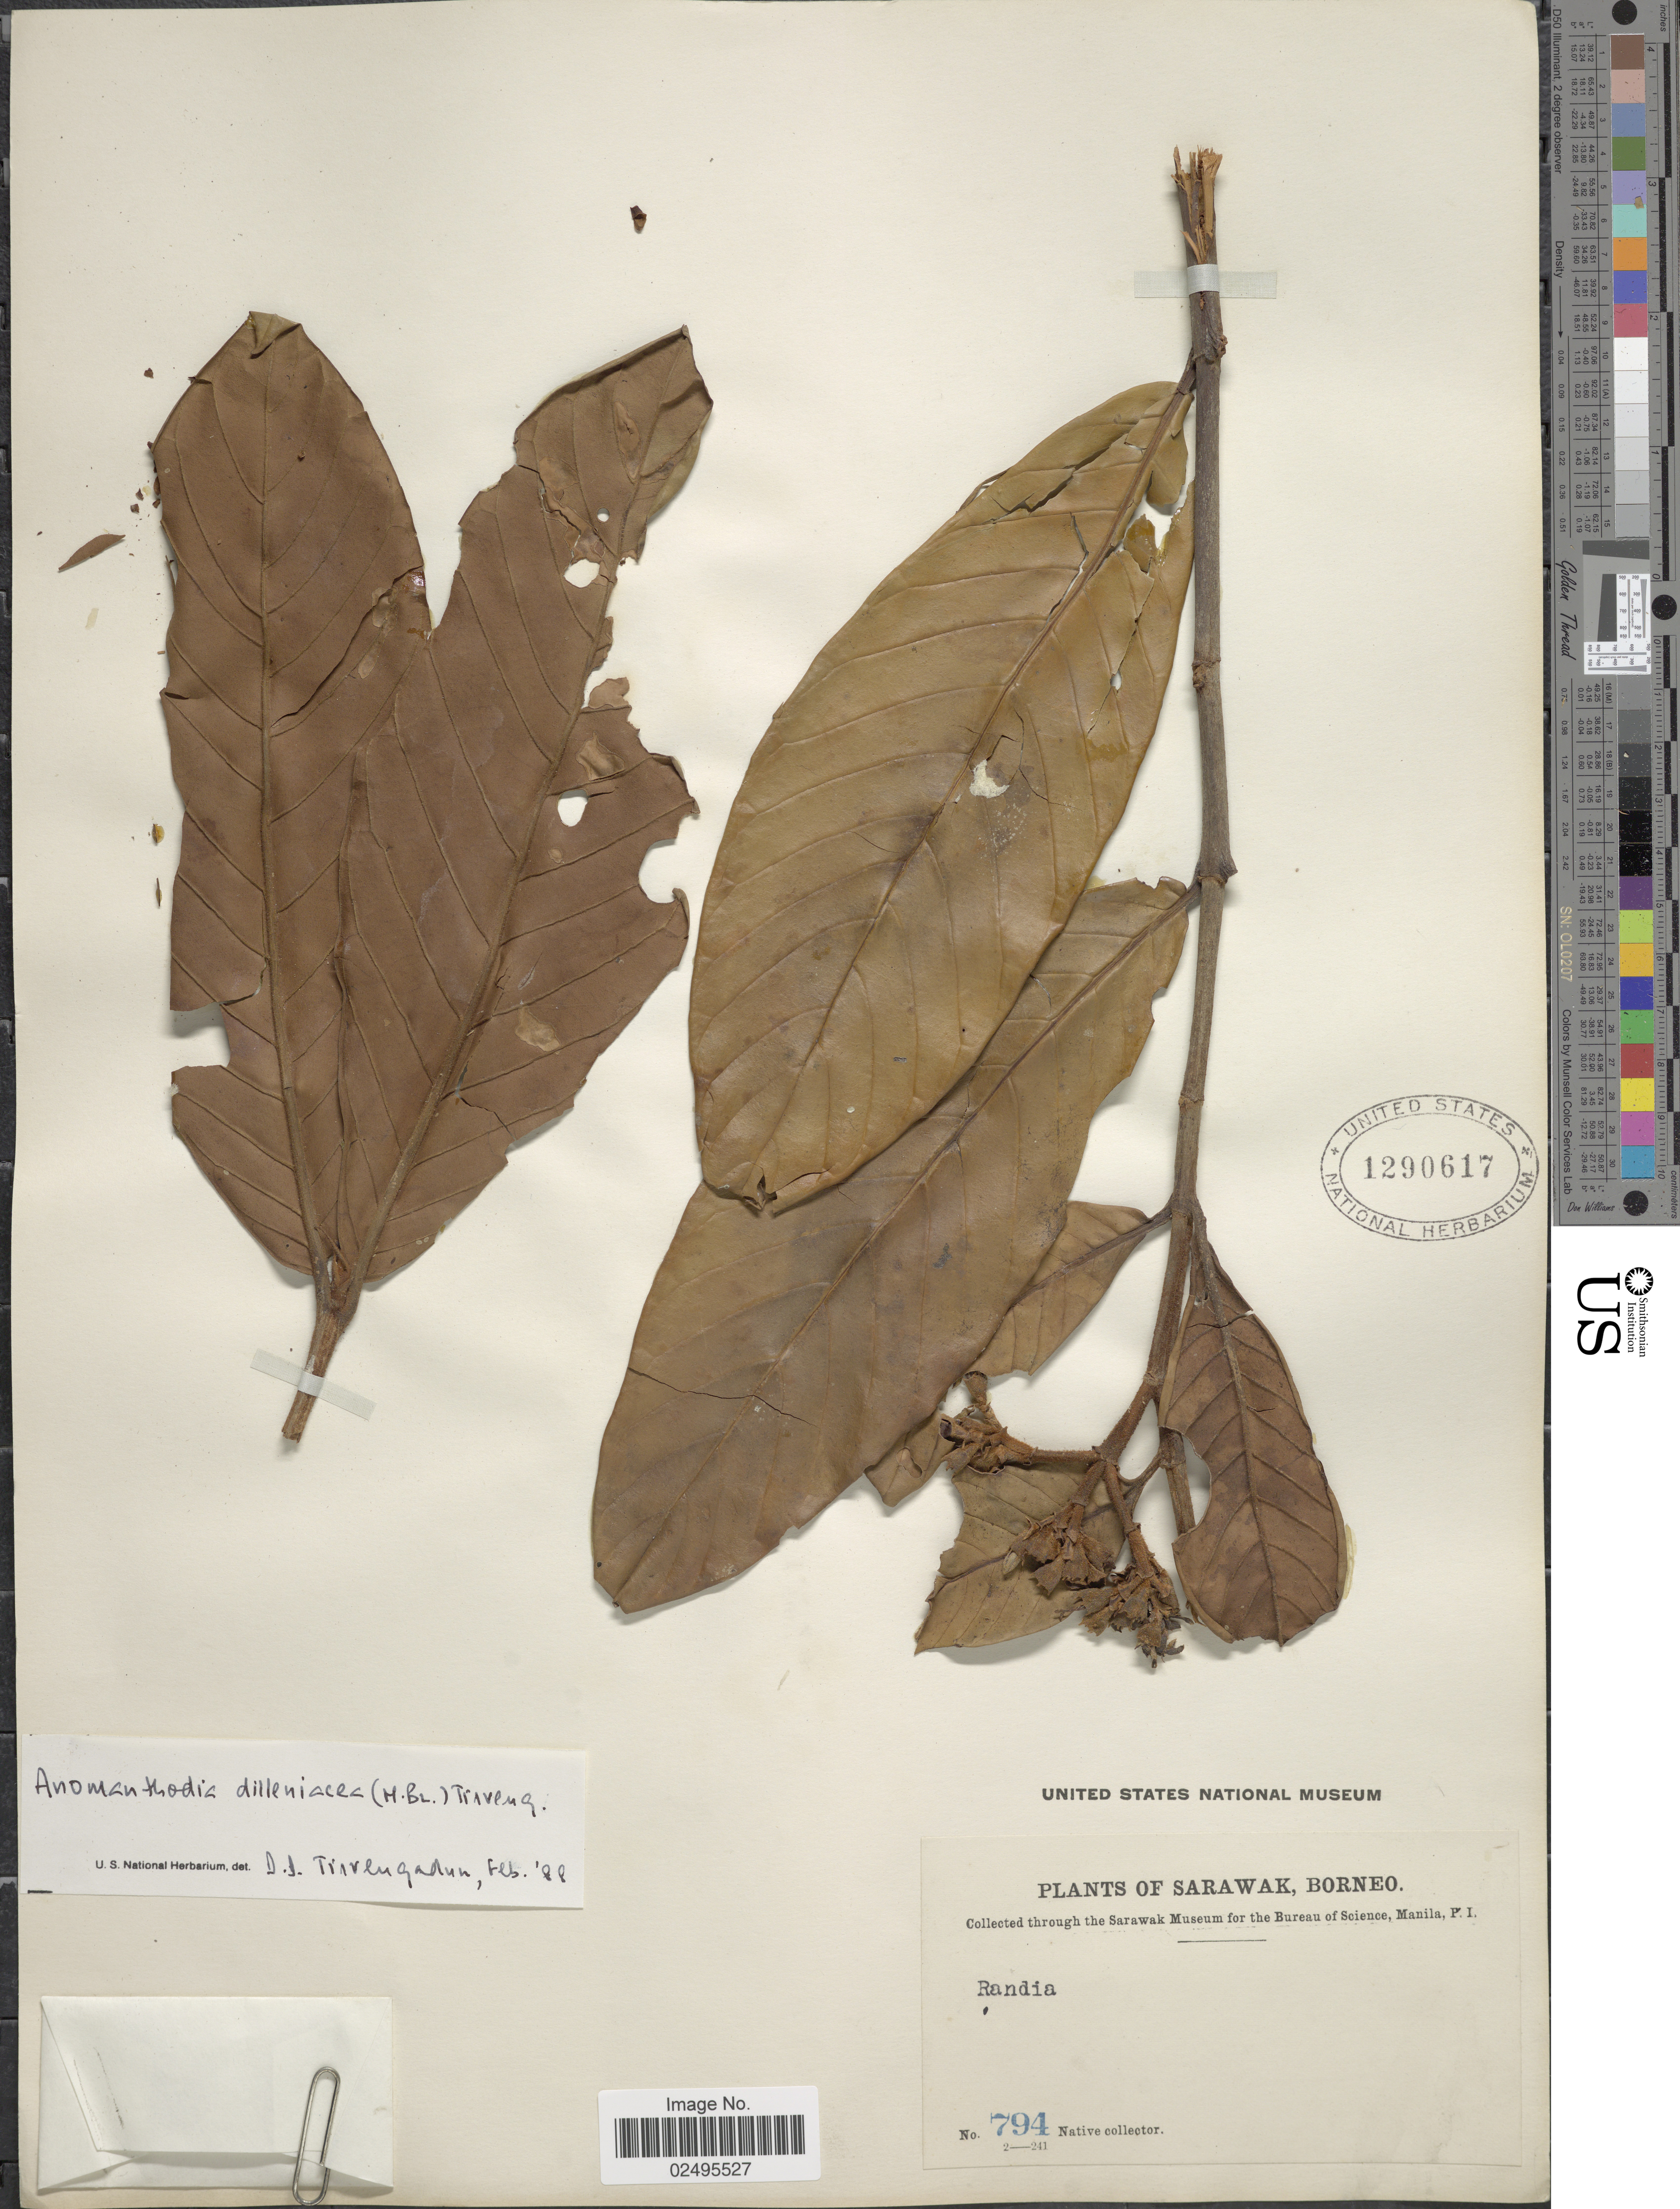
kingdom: Plantae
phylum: Tracheophyta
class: Magnoliopsida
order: Gentianales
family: Rubiaceae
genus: Aidia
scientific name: Aidia dilleniacea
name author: (Baill.) Ridsdale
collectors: Native collector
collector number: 794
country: Malaysia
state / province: Sarawak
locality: Borneo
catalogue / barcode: US 1290617